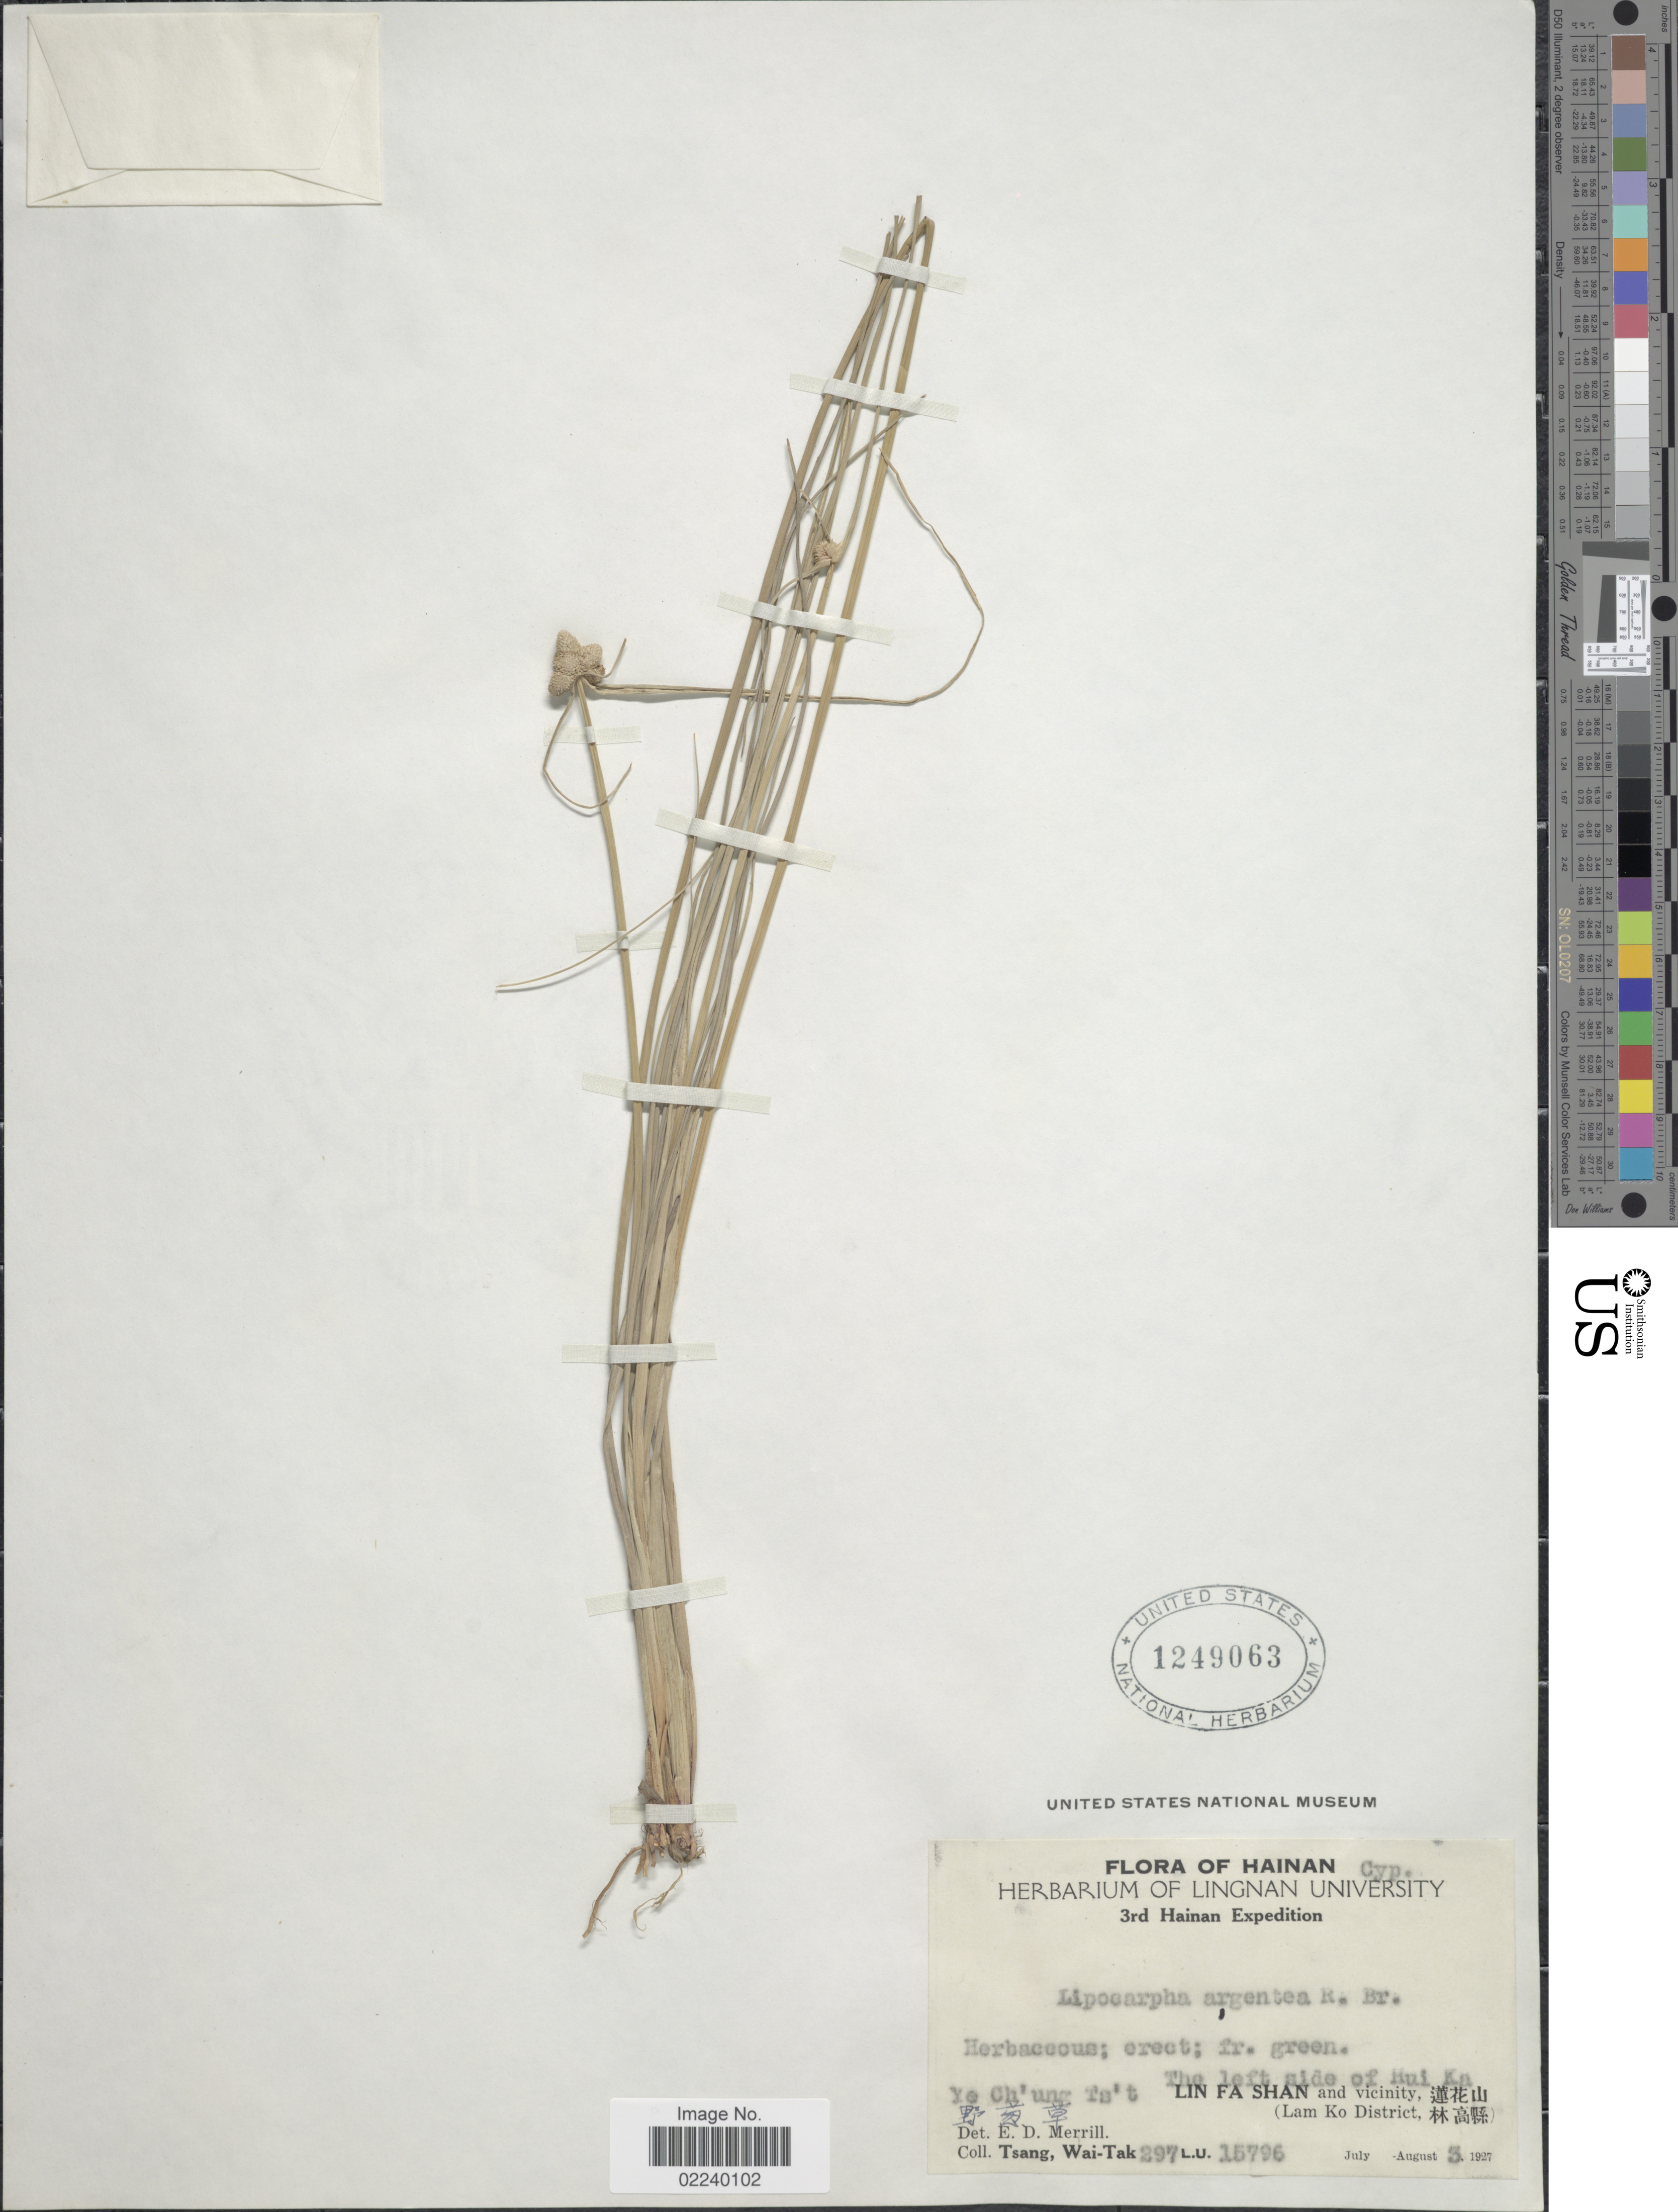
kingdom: Plantae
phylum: Tracheophyta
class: Liliopsida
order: Poales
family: Cyperaceae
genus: Cyperus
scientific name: Cyperus albescens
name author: (Steud.) Larridon & Govaerts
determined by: Strong, M. T., (US), Smithsonian Institution - National Museum of Natural History (UNITED STATES)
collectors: W. T. Tsang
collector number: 297/L.U.15796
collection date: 1927-08-03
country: China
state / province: Hainan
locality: Ye Ch'ung Ts't, the left side of Hui Ka, Lin Fa Shan and vicinity (Lam Ko District)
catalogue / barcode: US 1249063